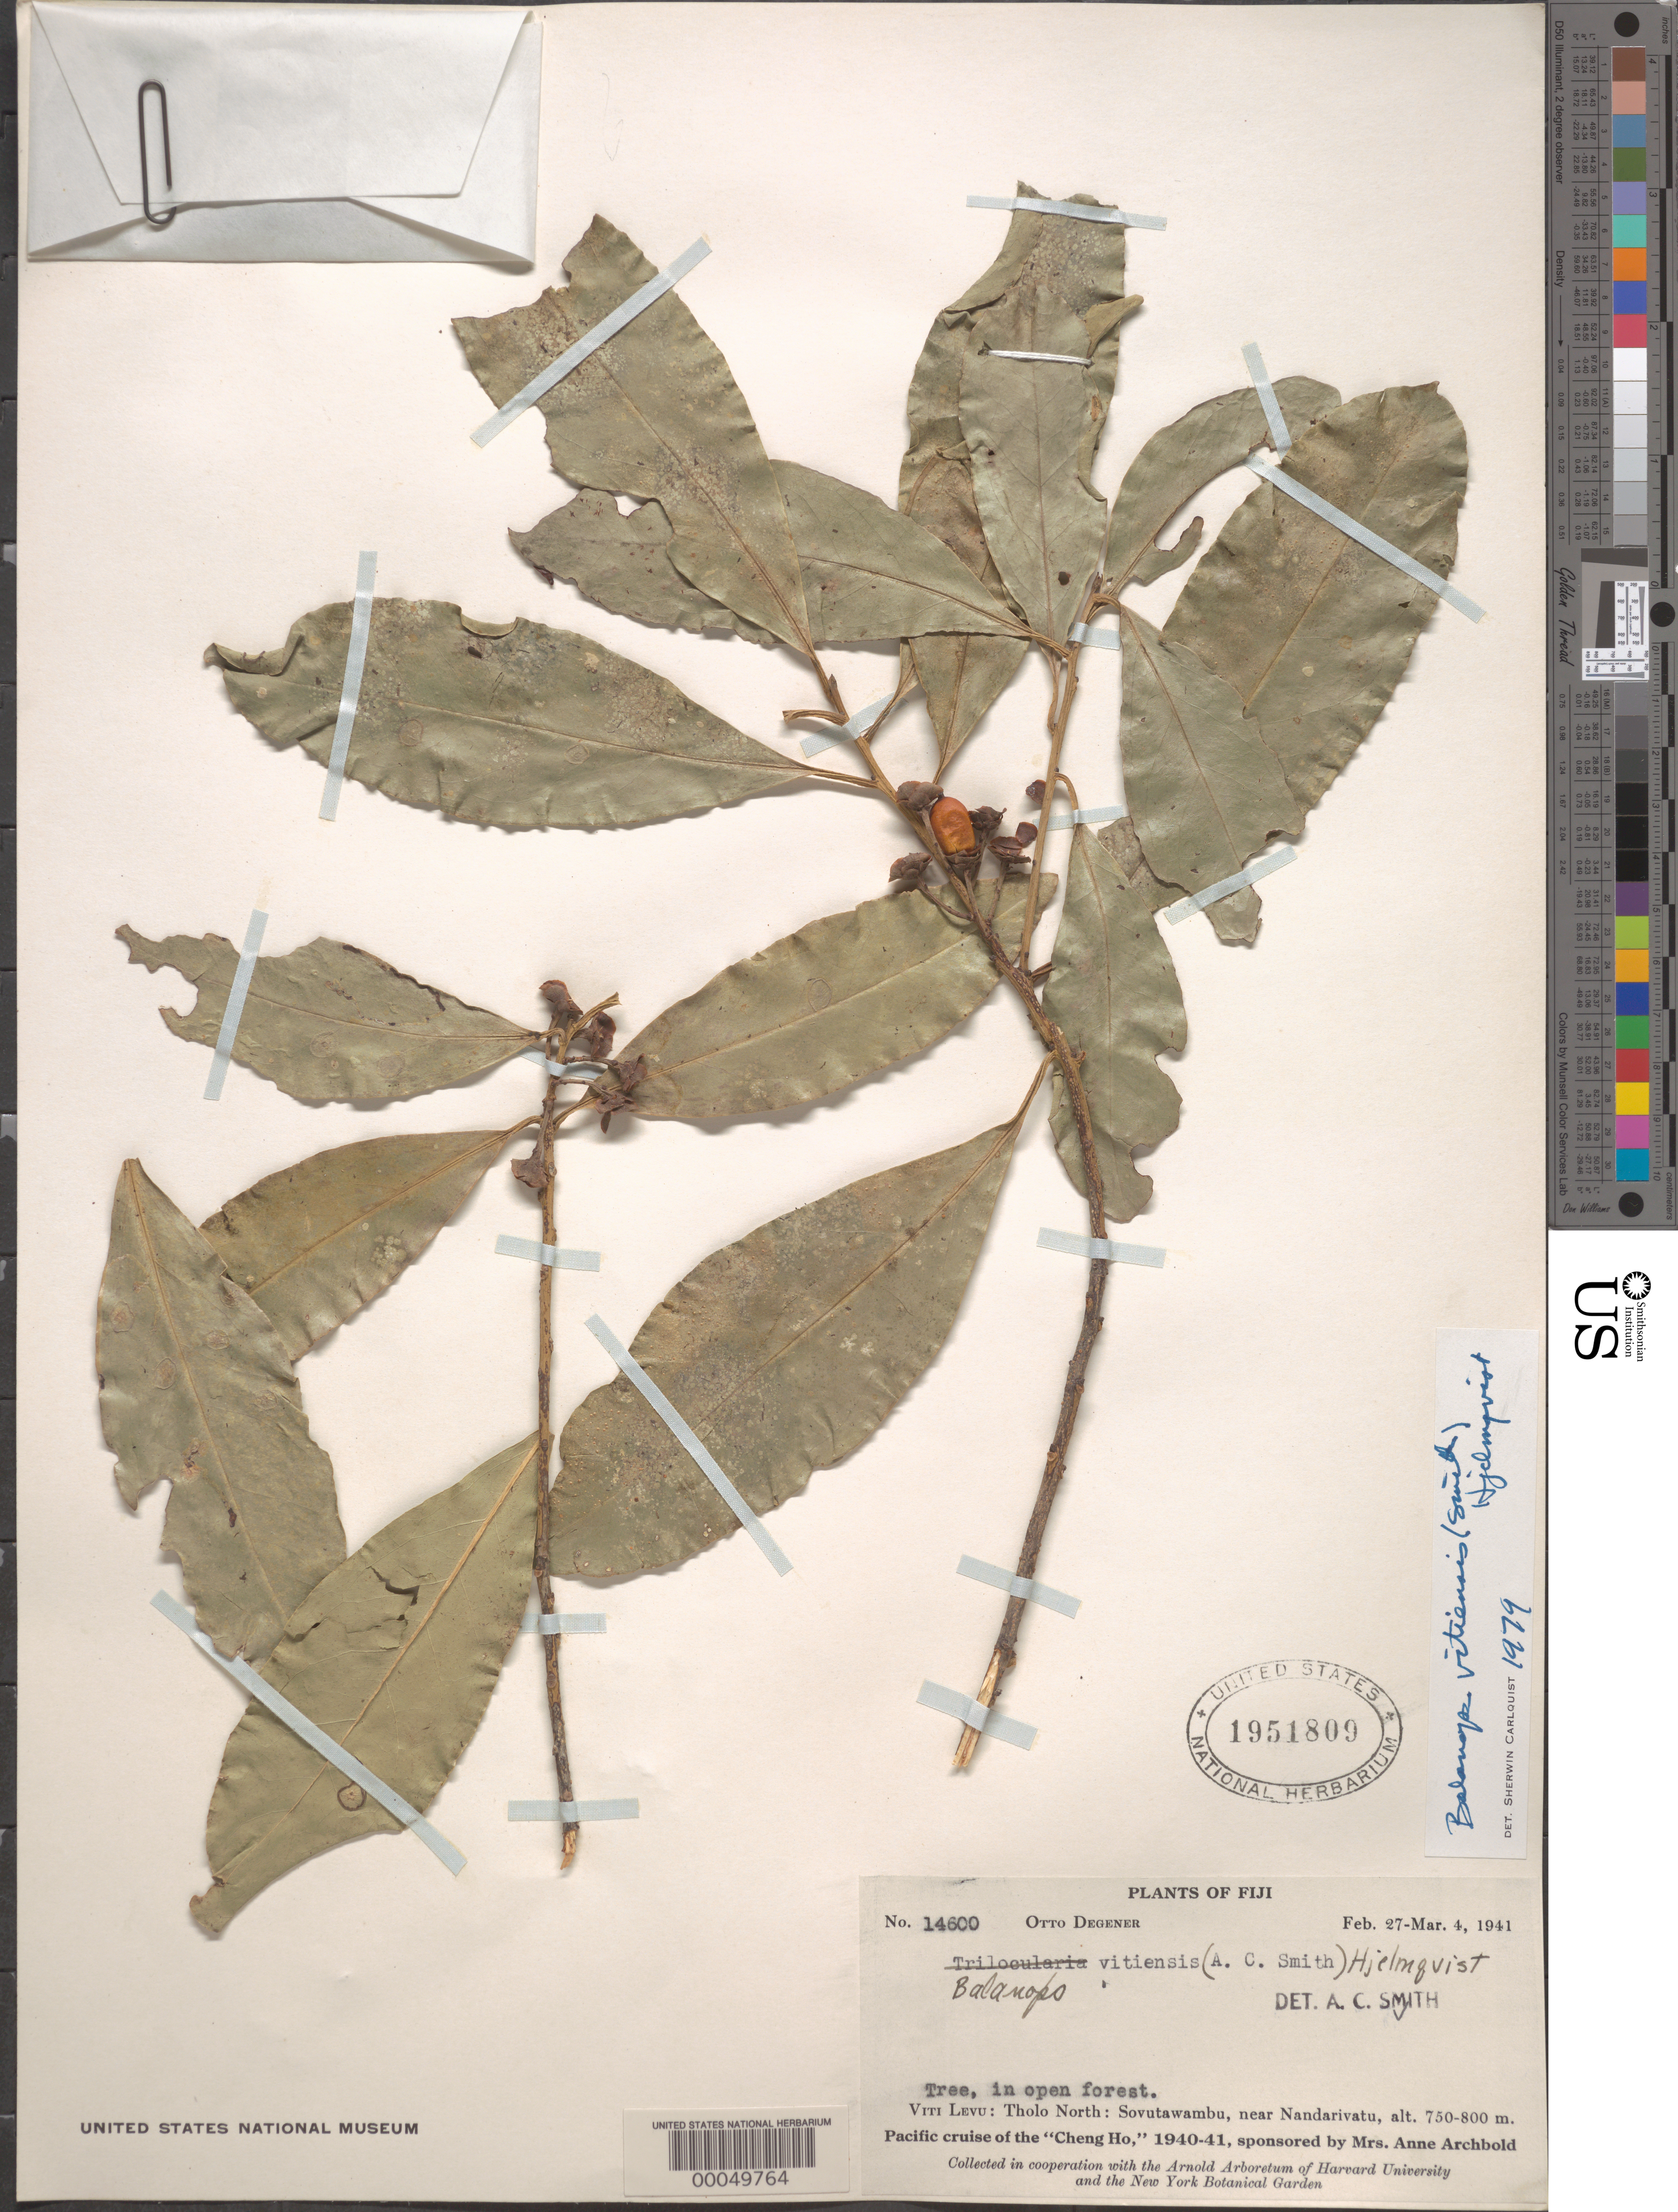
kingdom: Plantae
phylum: Tracheophyta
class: Magnoliopsida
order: Malpighiales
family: Balanopaceae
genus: Balanops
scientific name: Balanops vitiensis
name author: (A.C. Sm.) Hjelmq.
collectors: A. C. Smith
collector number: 14600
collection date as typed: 27 Feb 1941 to 04 Mar 1941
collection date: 1941-02-27/1941-03-04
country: Fiji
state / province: Western Division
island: Viti Levu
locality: Tholo north, sovutawambu, near nandarivatu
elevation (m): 750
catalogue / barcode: US 1951809